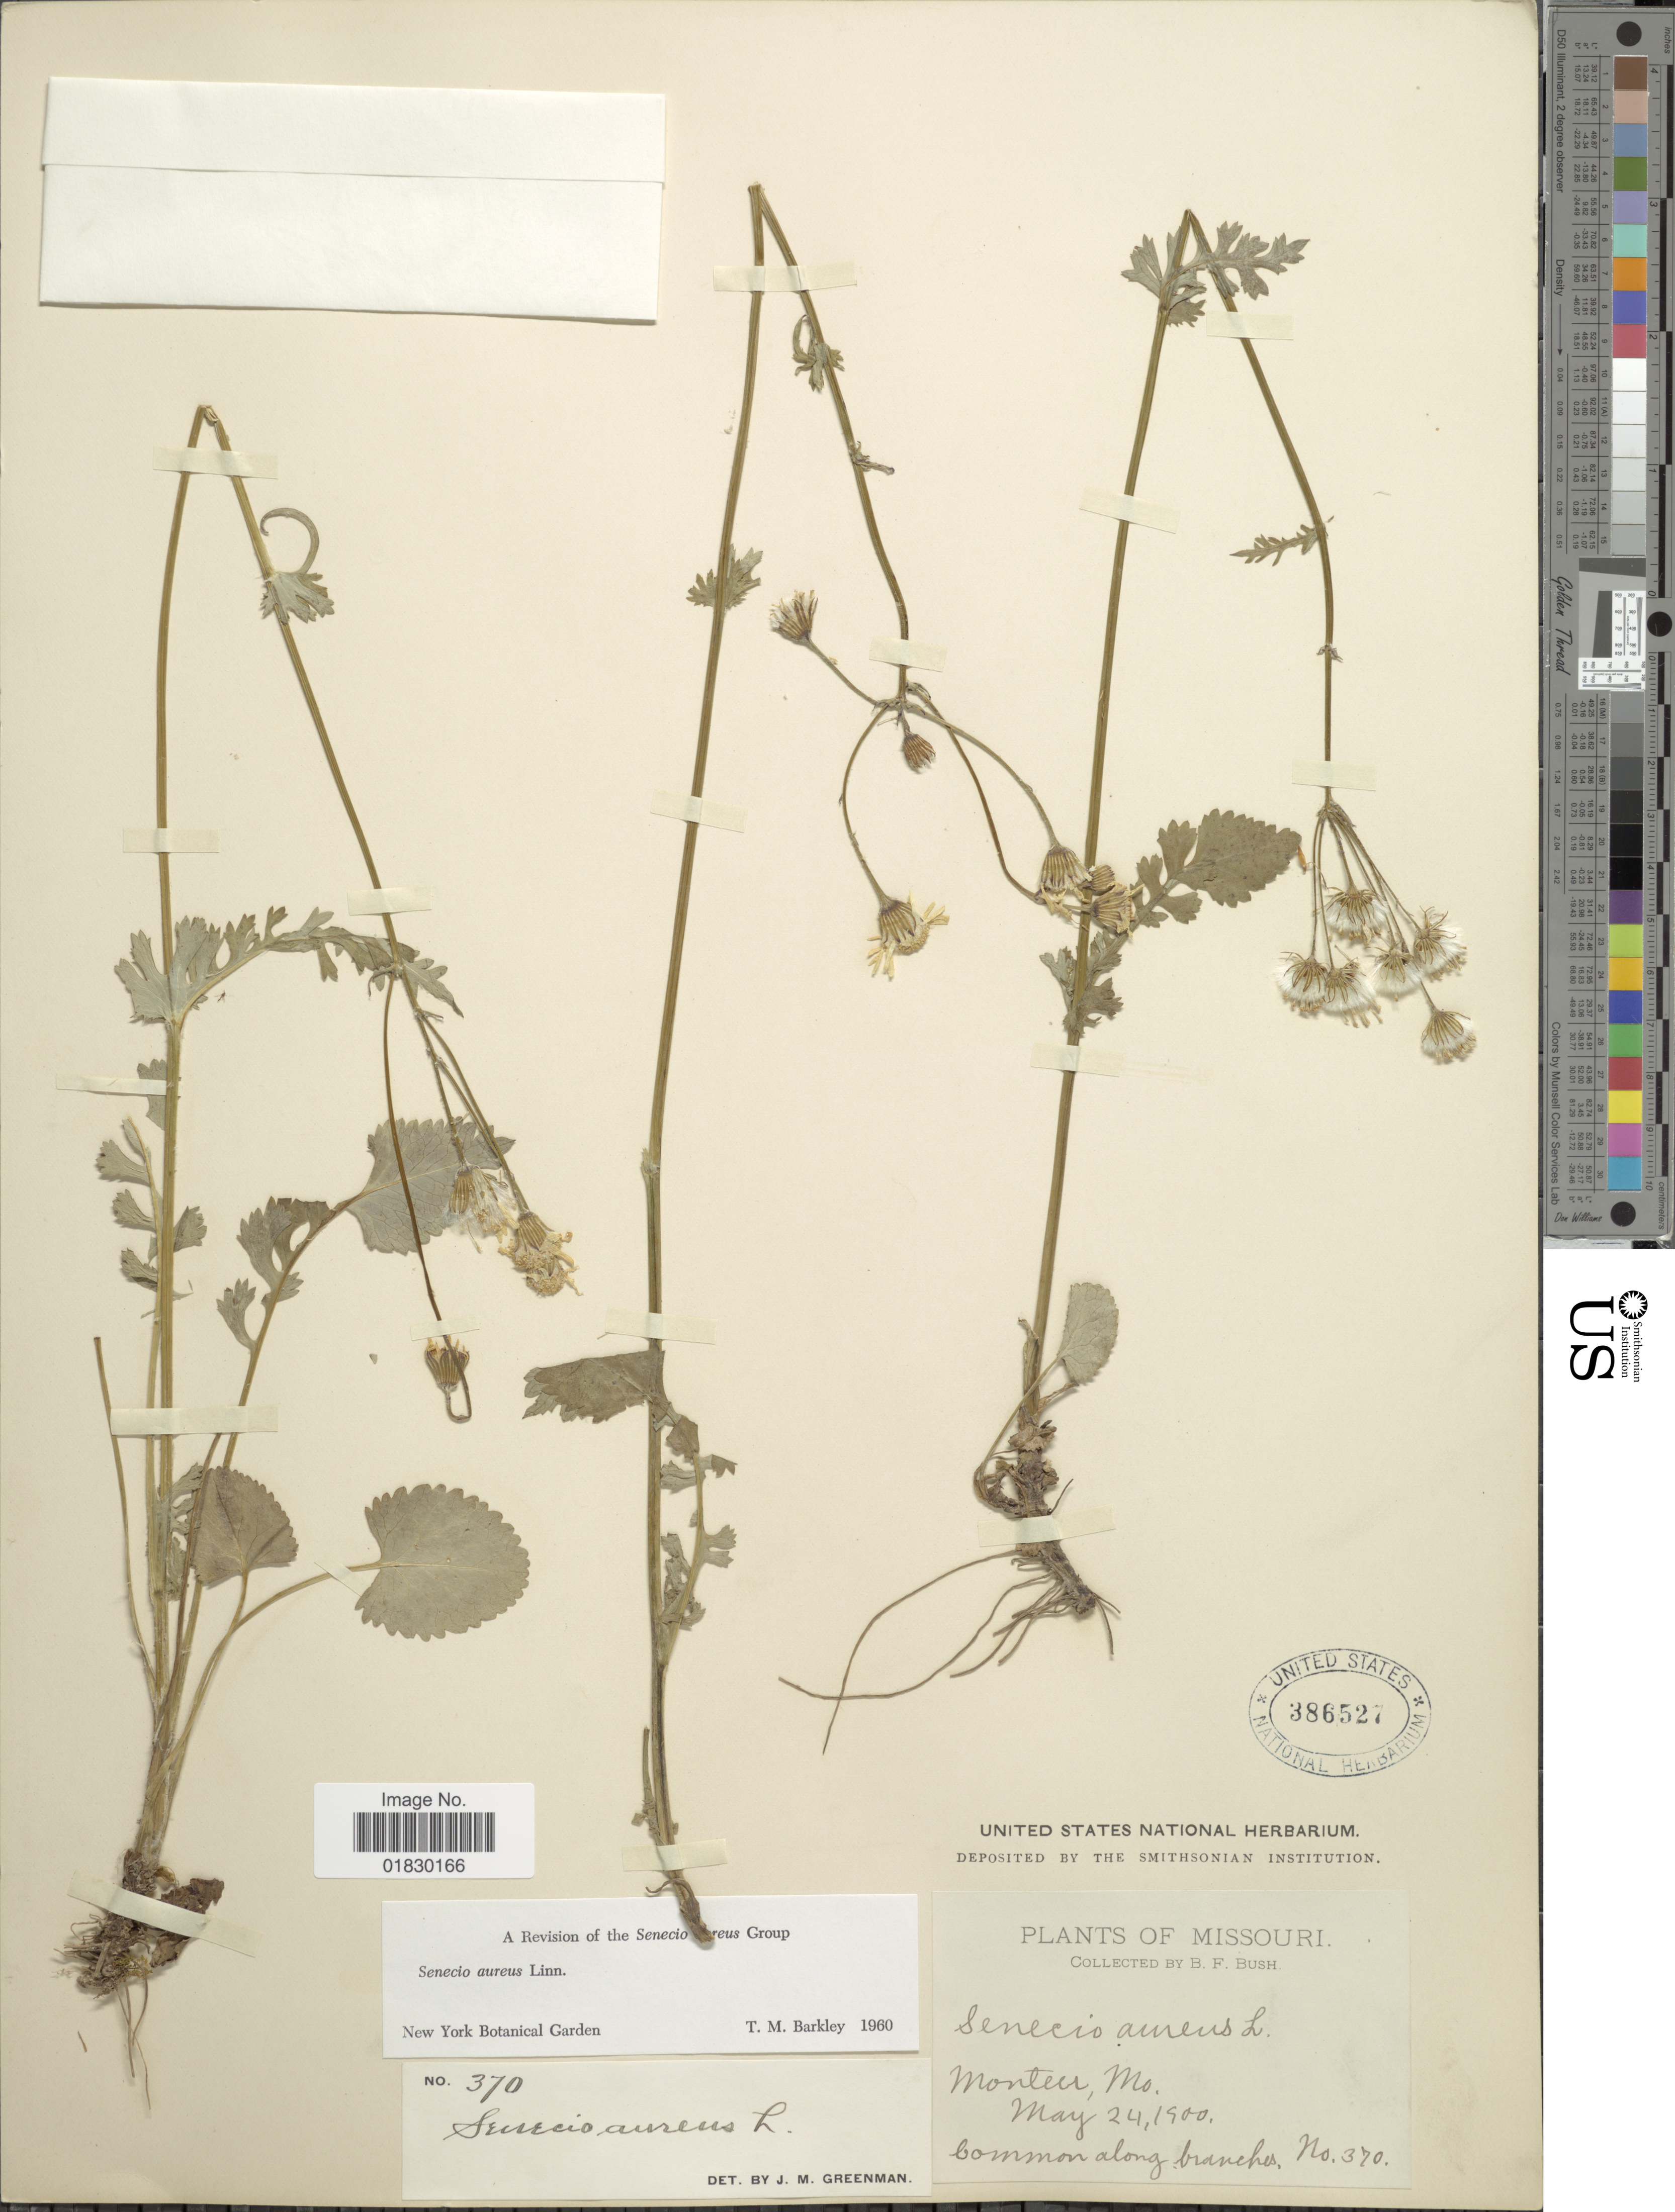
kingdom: Plantae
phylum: Tracheophyta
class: Magnoliopsida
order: Asterales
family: Asteraceae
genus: Packera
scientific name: Packera aurea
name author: (L.) Á. Löve & D. Löve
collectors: B. F. Bush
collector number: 370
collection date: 1900-05-24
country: United States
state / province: Missouri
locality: Monteer, MO.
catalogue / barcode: US 386527